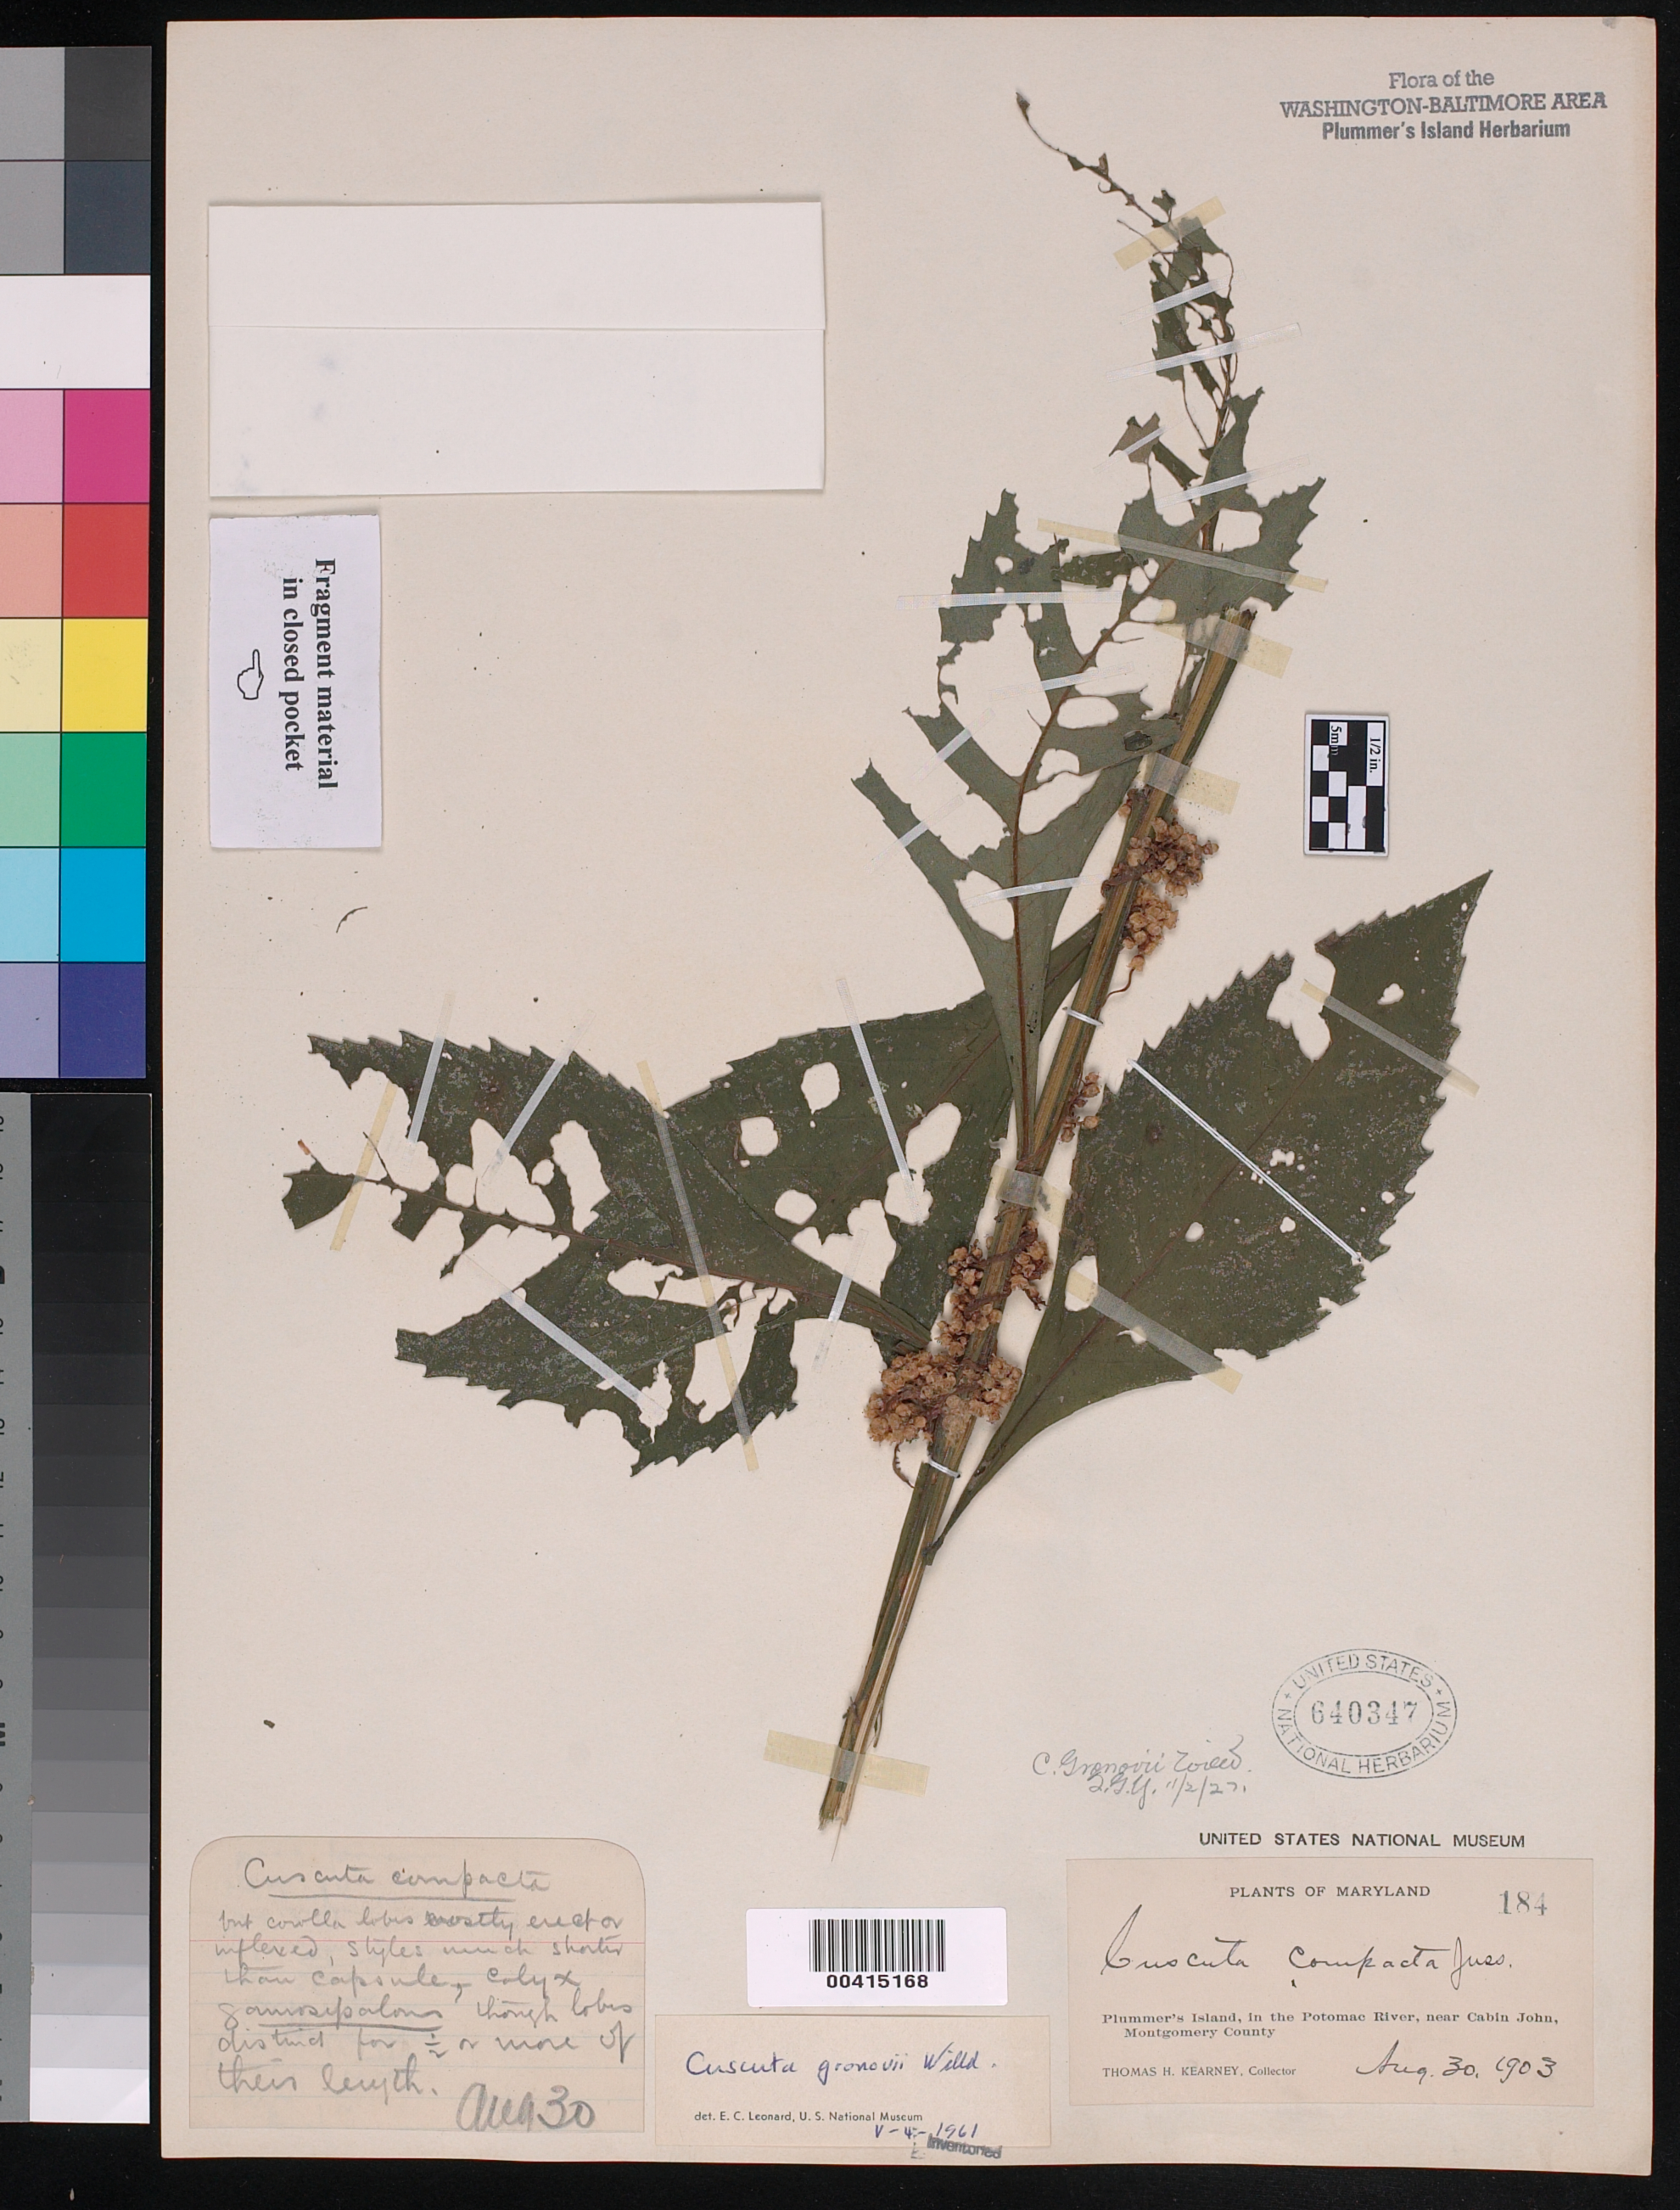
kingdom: Plantae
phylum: Tracheophyta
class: Magnoliopsida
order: Solanales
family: Convolvulaceae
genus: Cuscuta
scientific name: Cuscuta gronovii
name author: Willd. ex Schult.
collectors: T. H. Kearney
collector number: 184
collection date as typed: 30 Aug 1903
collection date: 1903-08-30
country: United States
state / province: Maryland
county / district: Montgomery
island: Plummers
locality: Plummer's Island C. & O. Canal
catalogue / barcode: US 640347